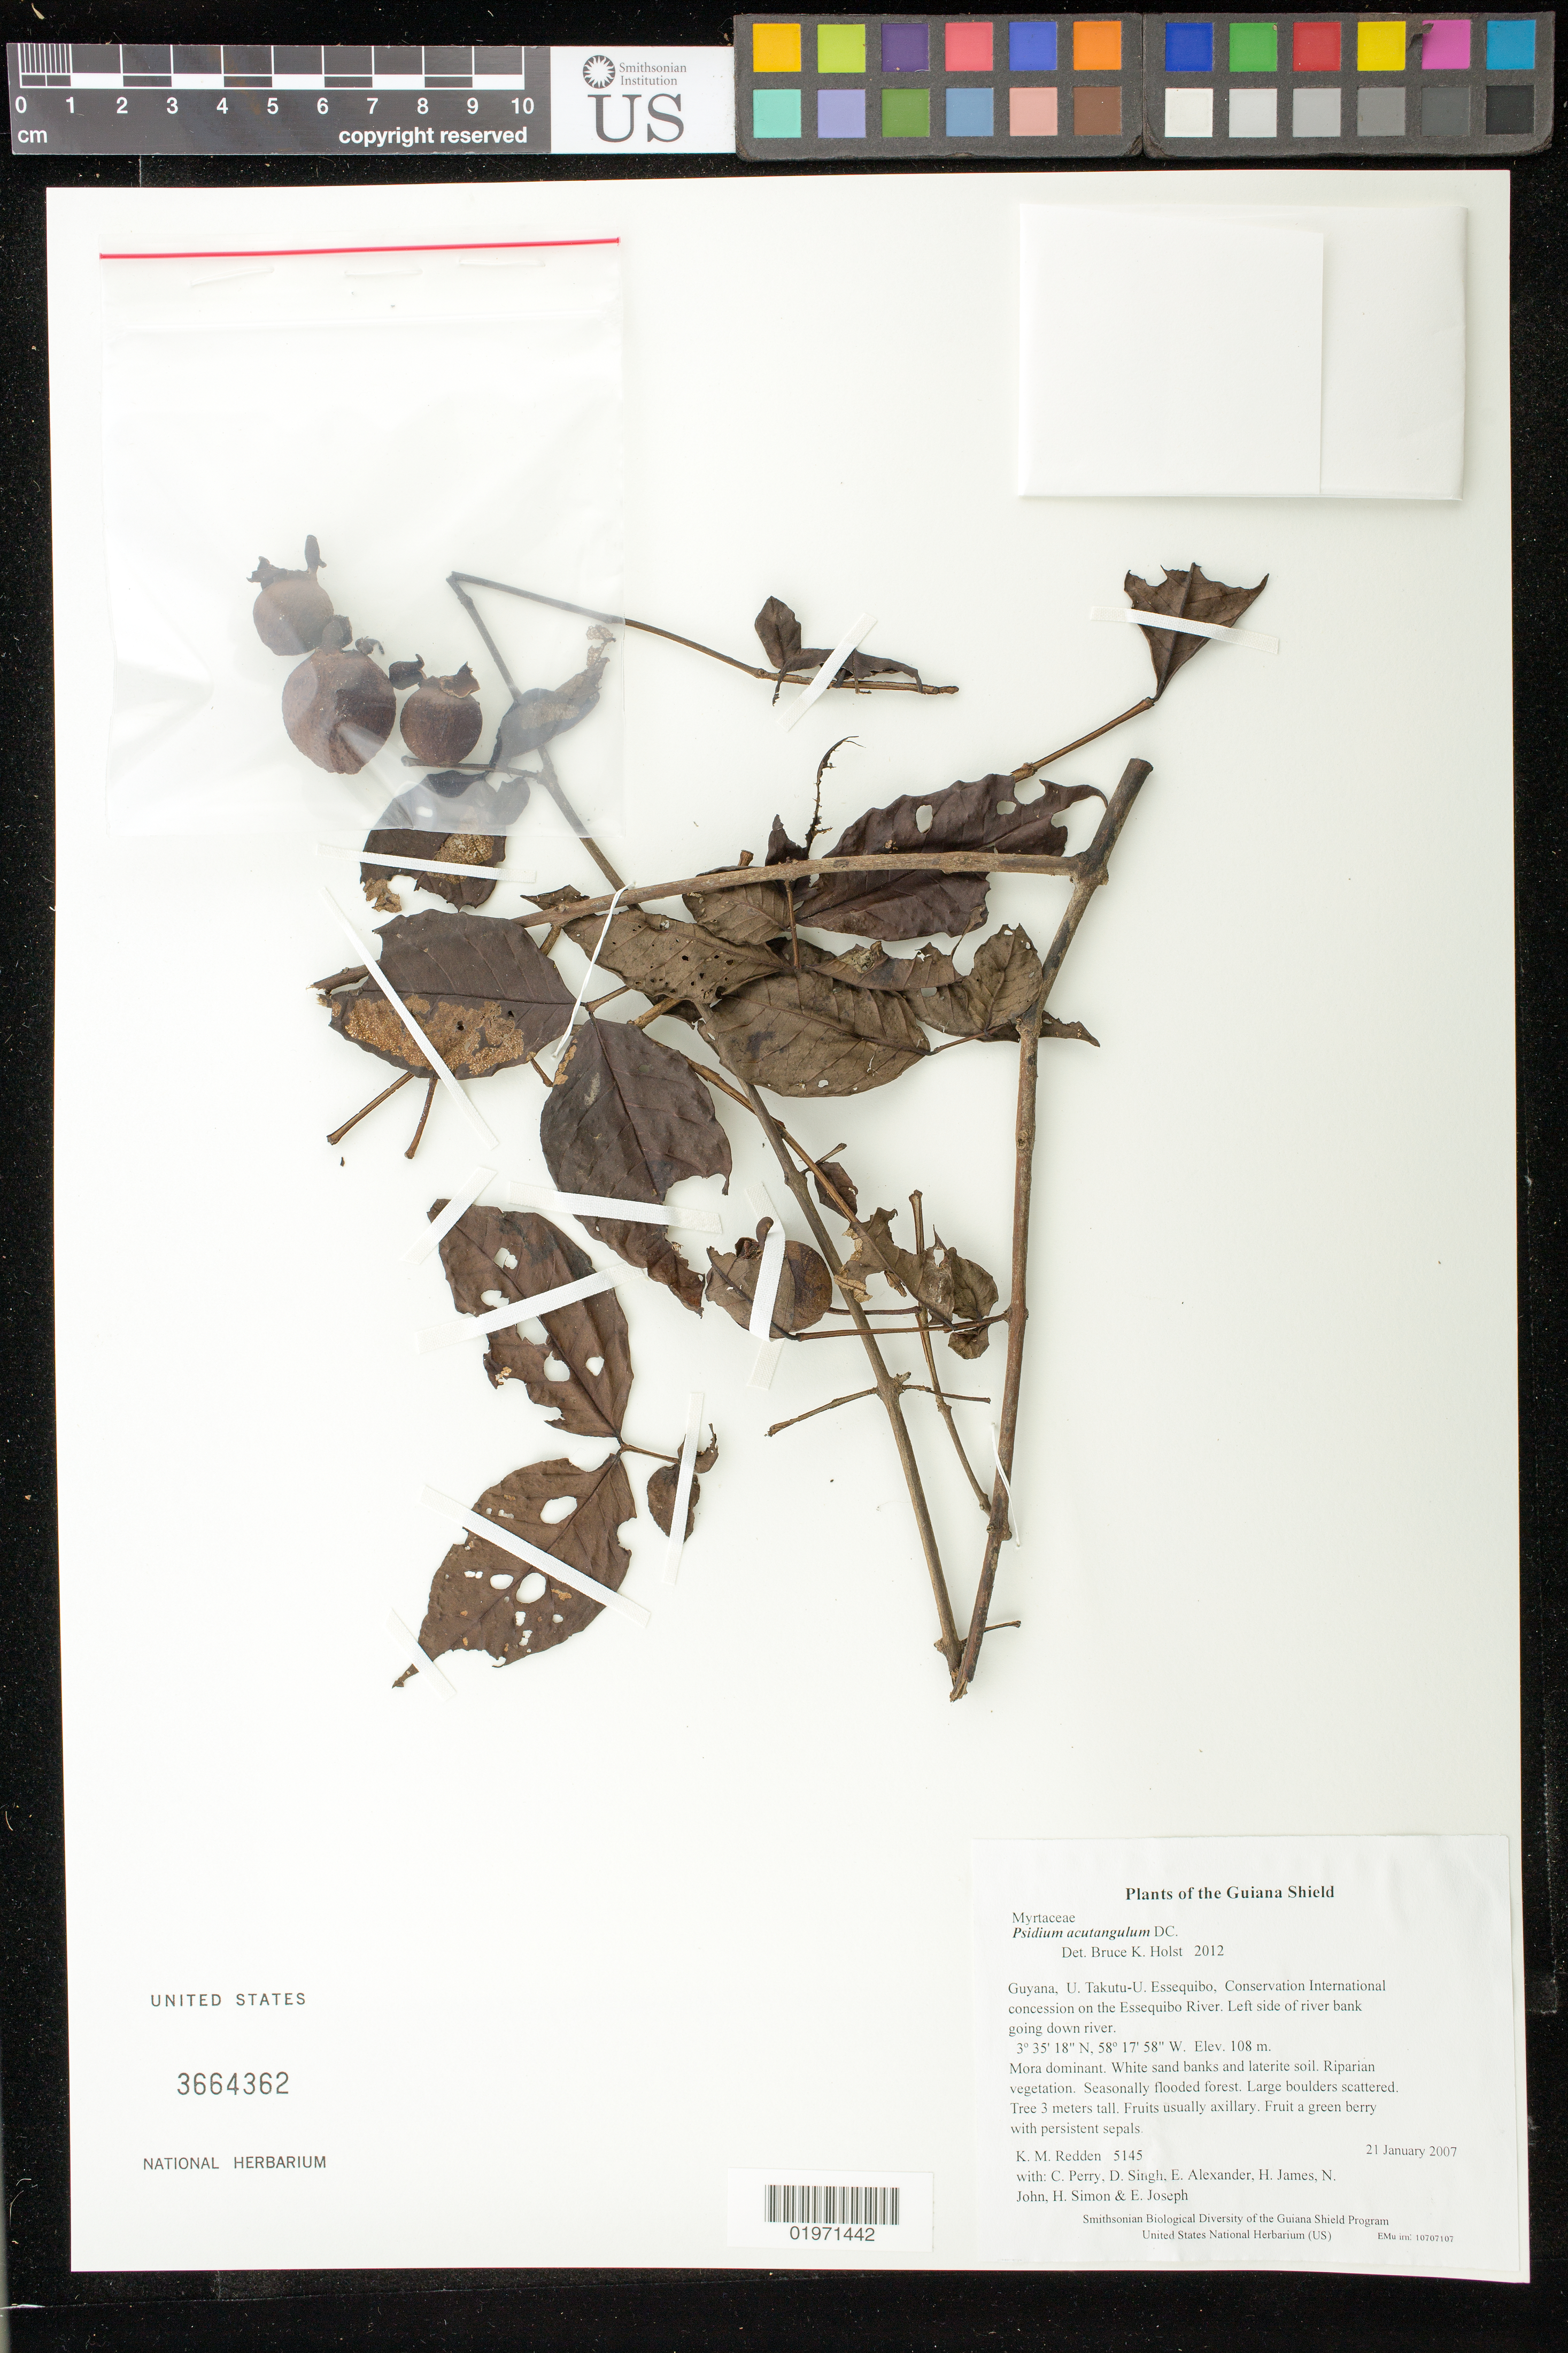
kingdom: Plantae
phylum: Tracheophyta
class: Magnoliopsida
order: Myrtales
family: Myrtaceae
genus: Psidium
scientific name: Psidium acutangulum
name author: (DC.) DC.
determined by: Holst, Bruce K.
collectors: K. M. Redden, C. Perry, D. Singh, E. Alexander, H. James, N. John, H. Simon & E. Joseph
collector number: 5145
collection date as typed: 21 January 2007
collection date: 2007-01-21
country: Guyana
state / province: U. Takutu-U. Essequibo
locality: Conservation International concession on the Essequibo River. Left side of river bank going down river.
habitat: Mora dominant. White sand banks and laterite soil. Riparian vegetation. Seasonally flooded forest. Large boulders scattered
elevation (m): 108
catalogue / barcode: US 3664362